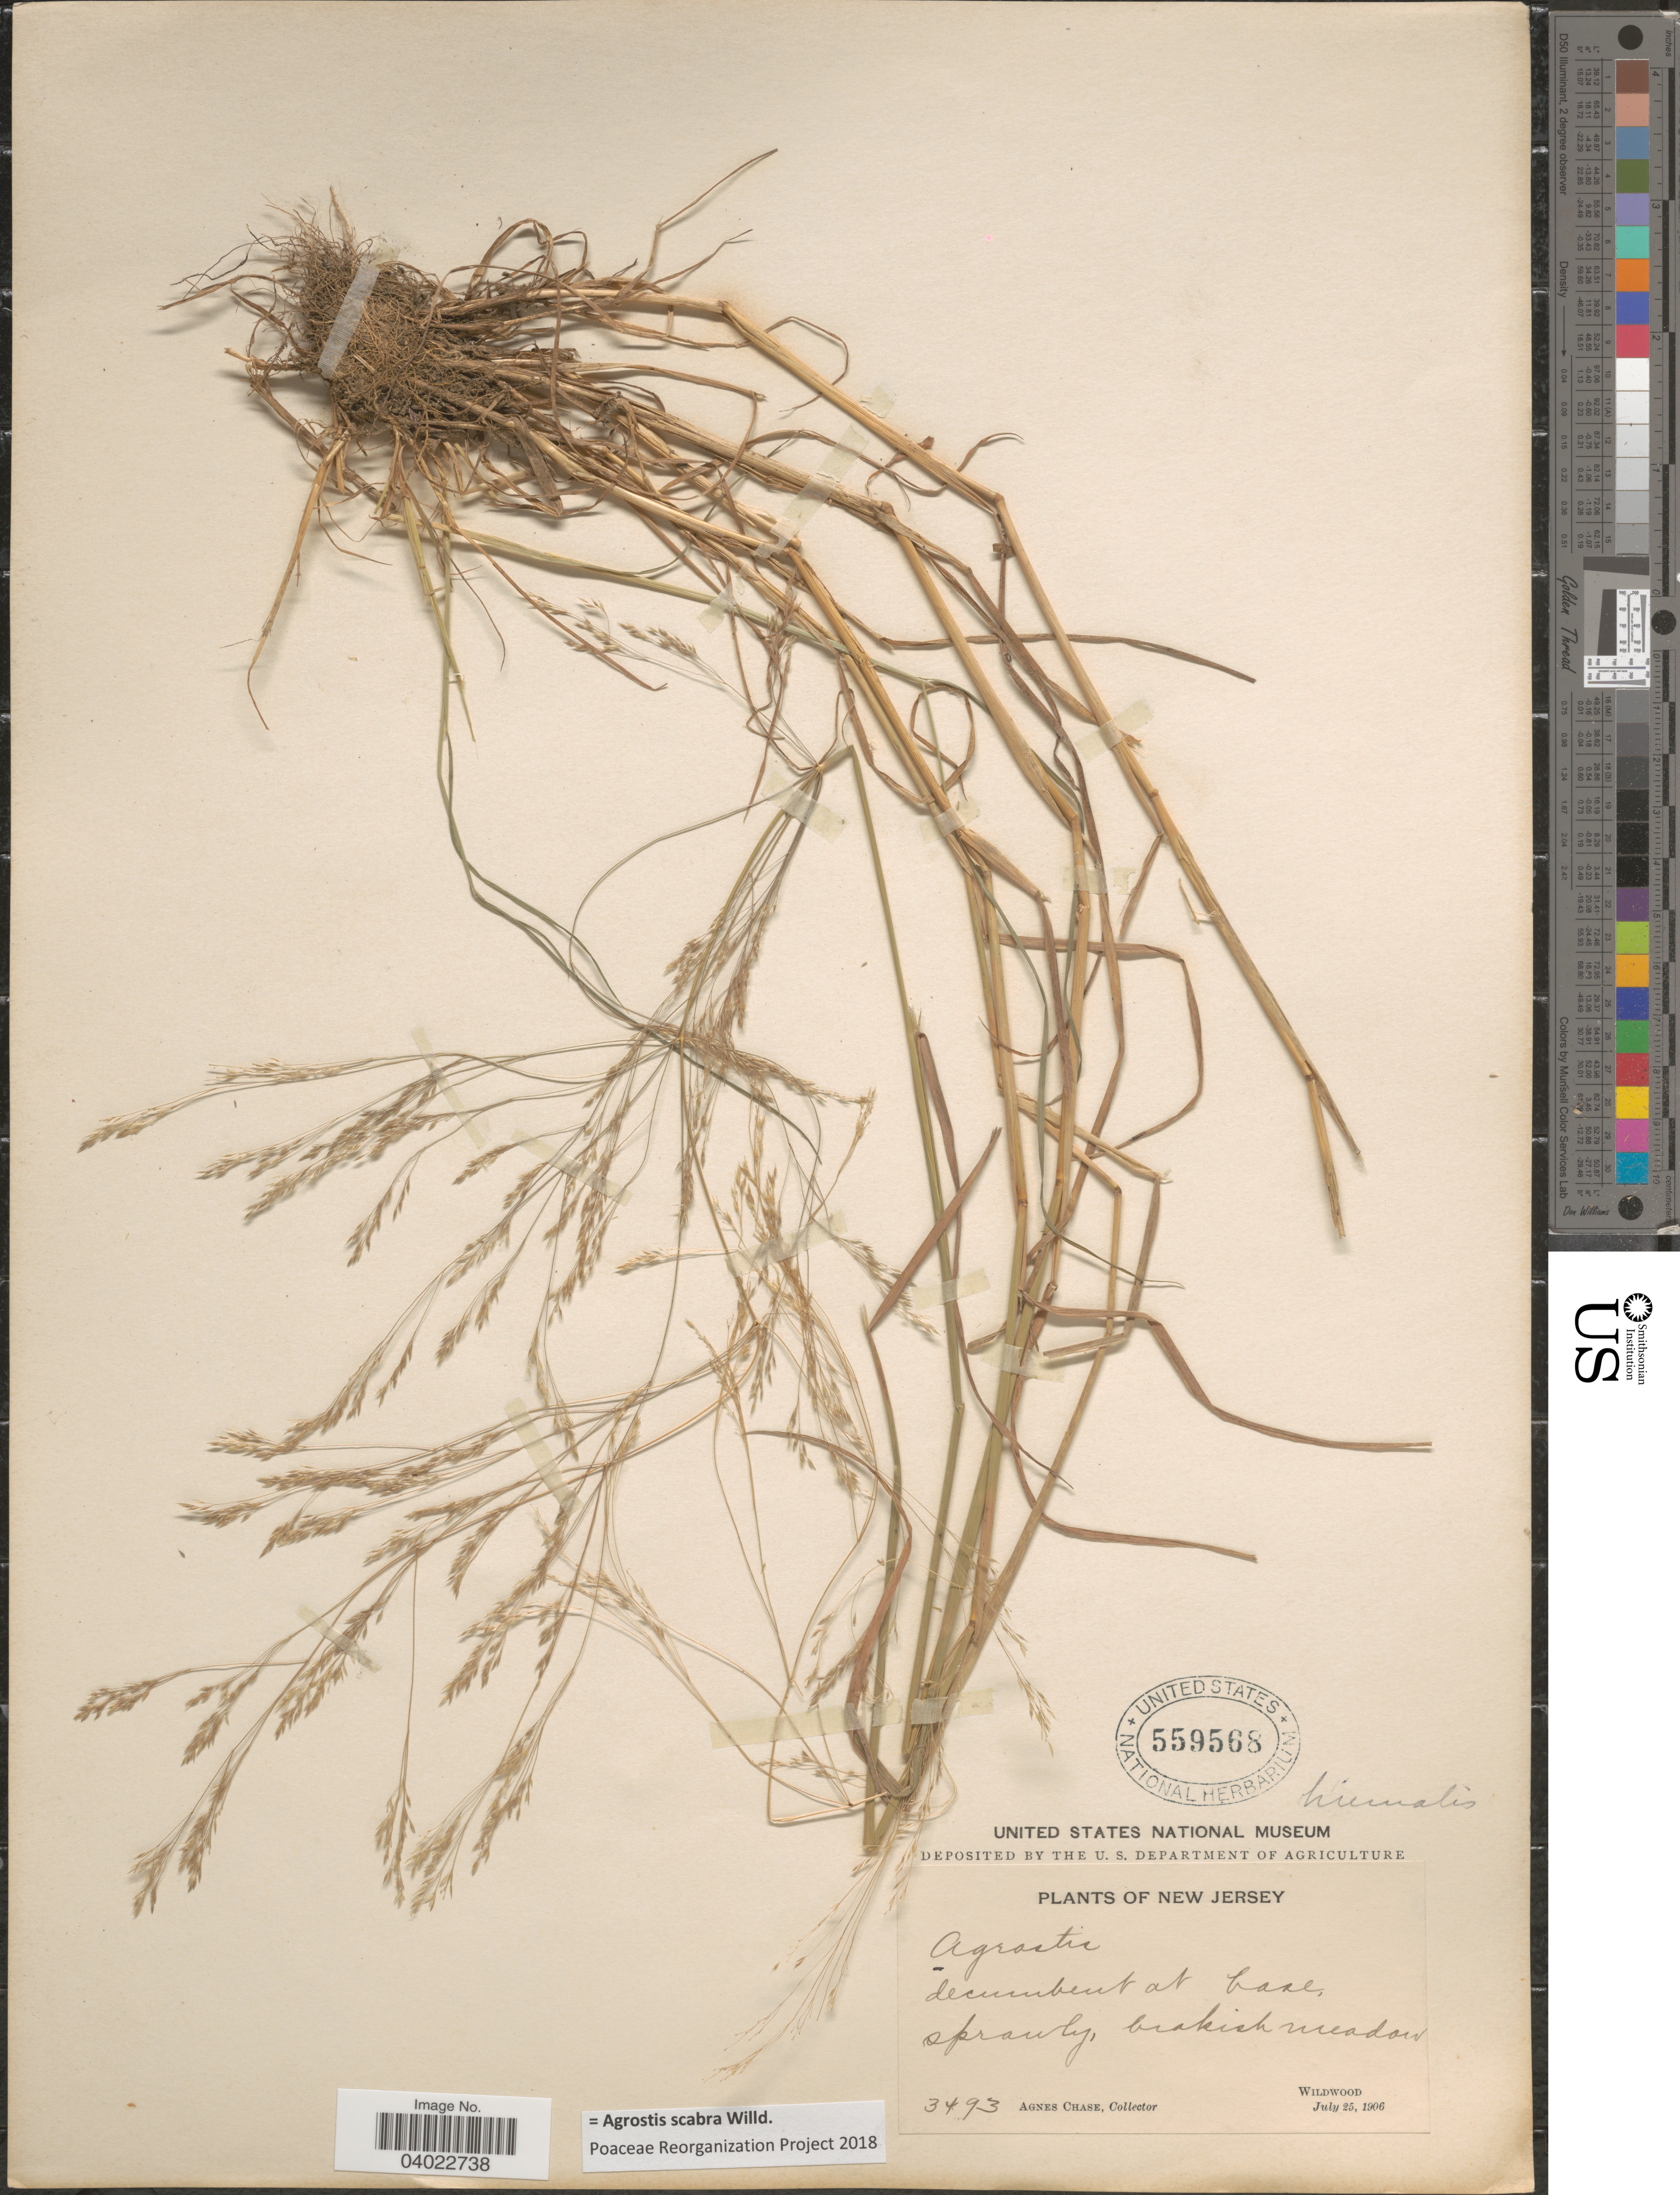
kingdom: Plantae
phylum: Tracheophyta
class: Liliopsida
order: Poales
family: Poaceae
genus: Agrostis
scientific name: Agrostis scabra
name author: Willd.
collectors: A. Chase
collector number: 3493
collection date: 1906-07-25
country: United States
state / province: New Jersey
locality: Wildwood.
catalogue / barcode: US 559568